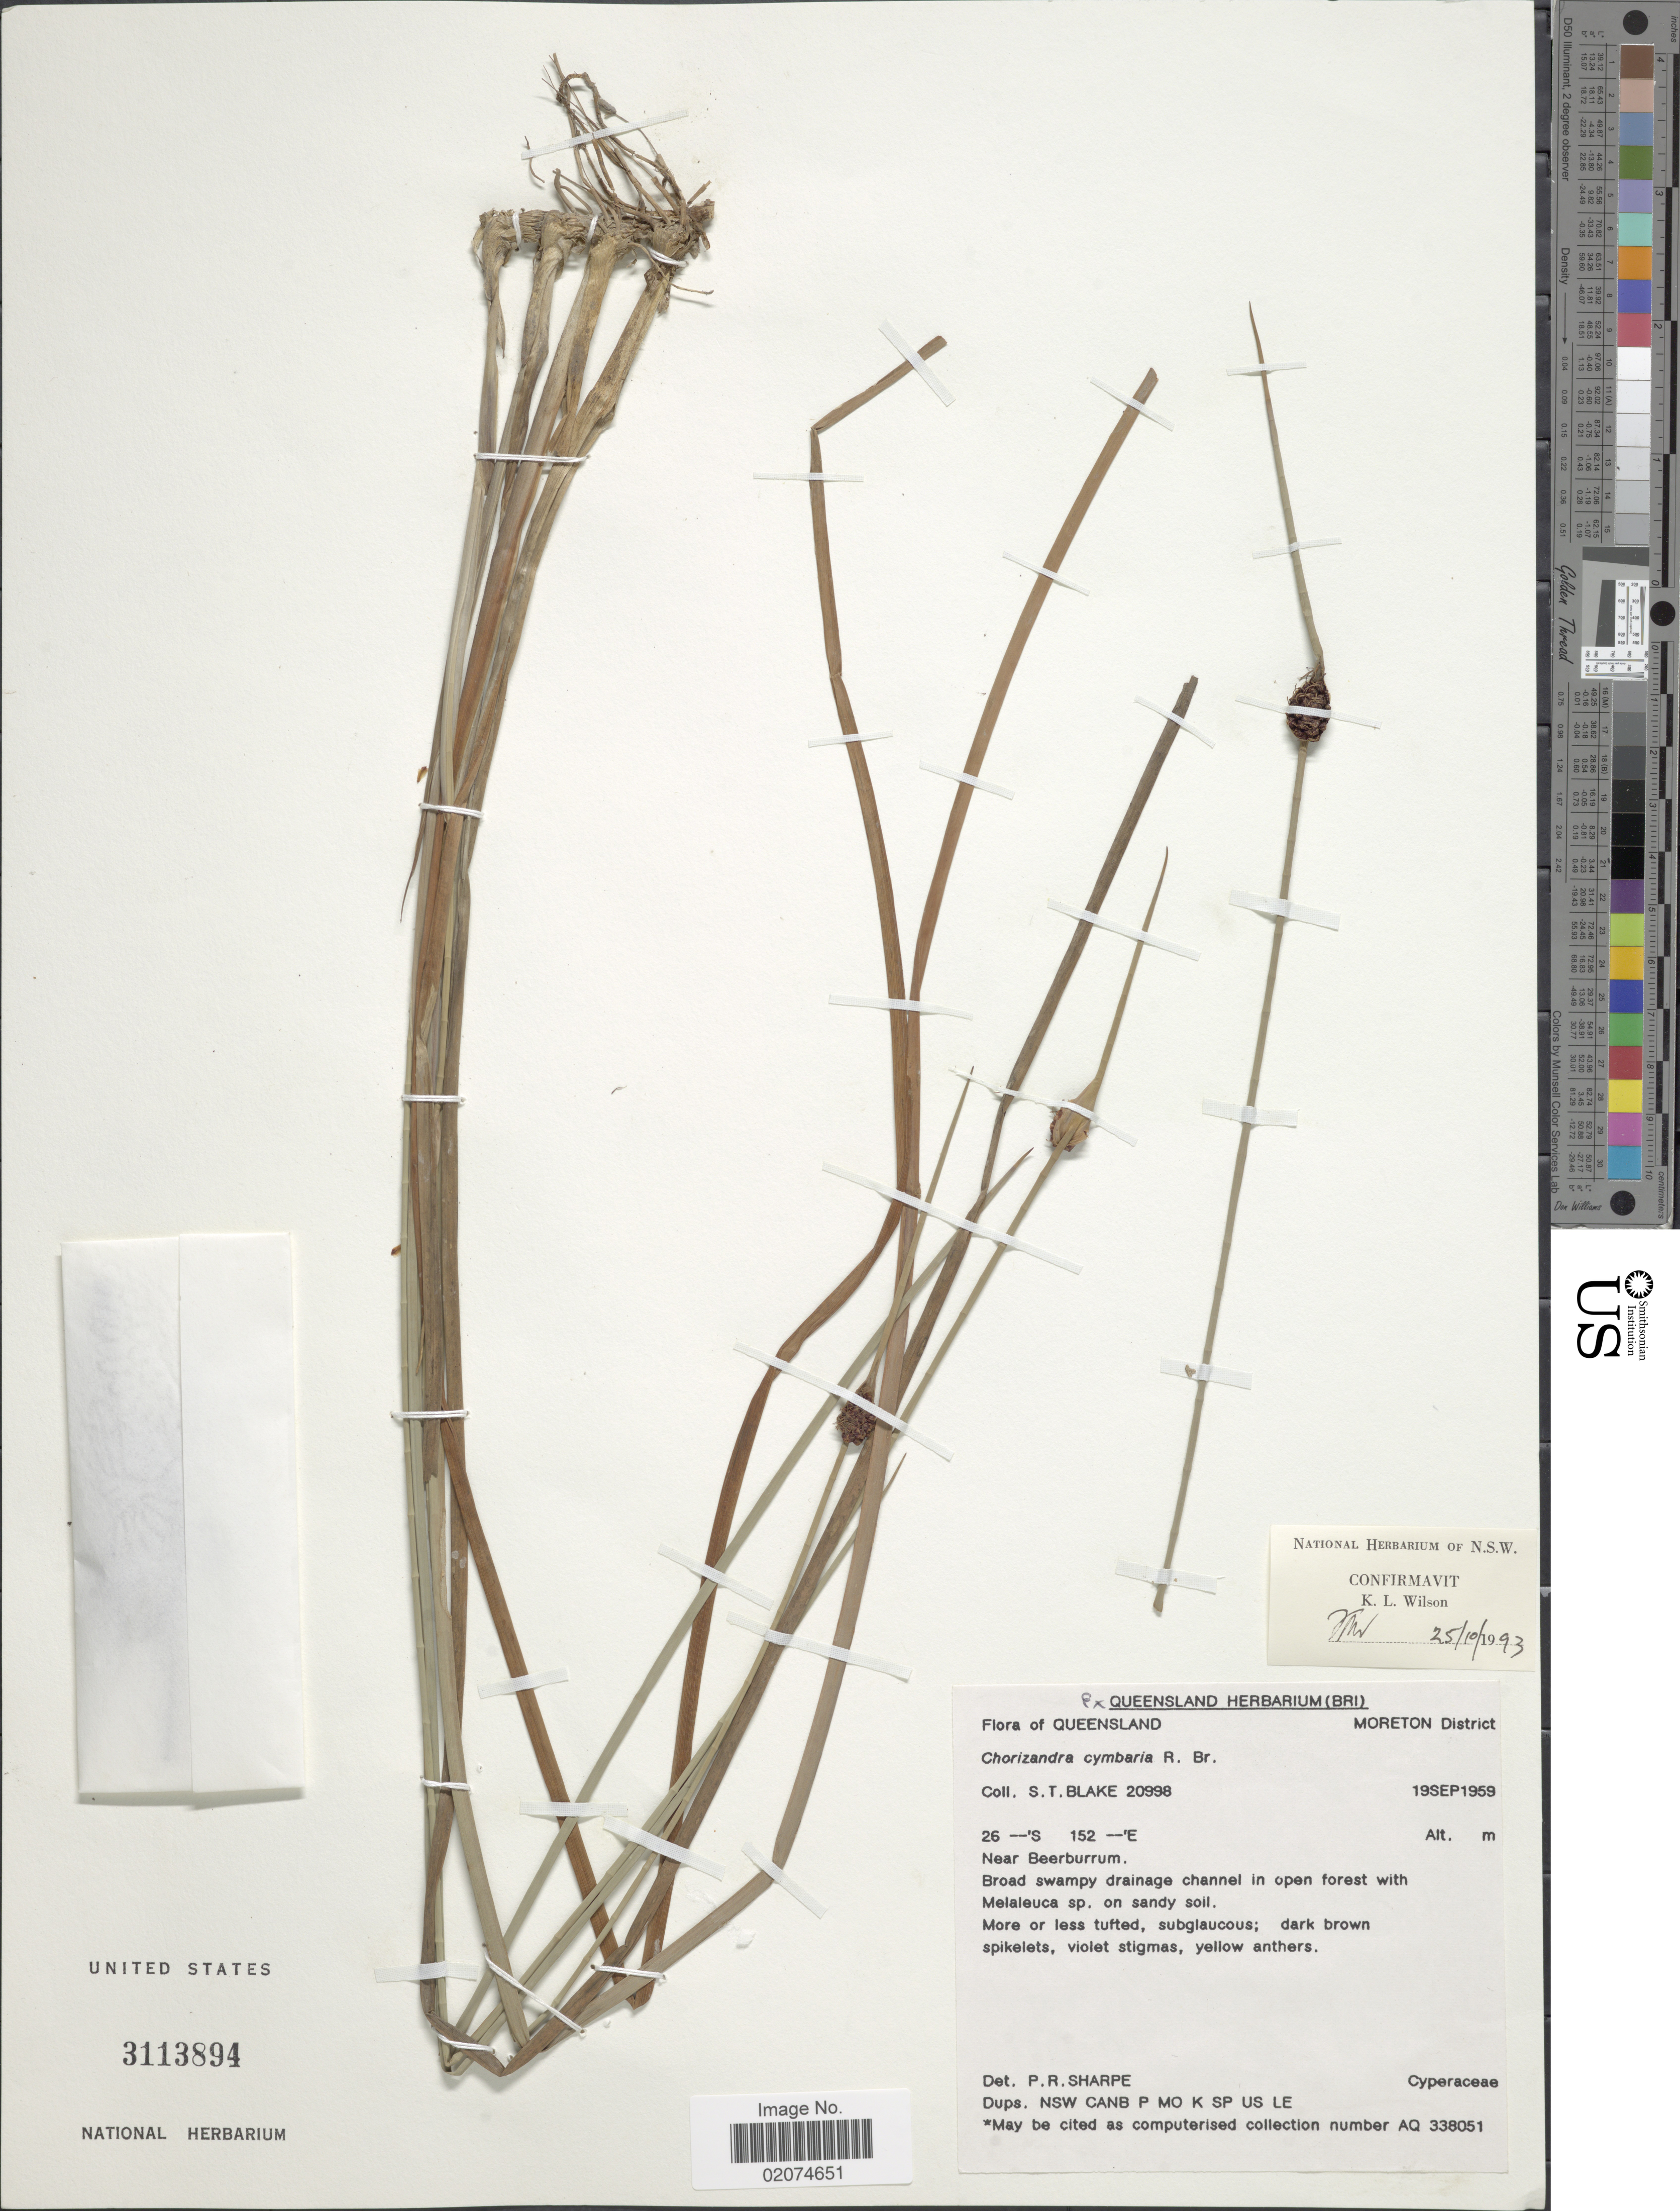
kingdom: Plantae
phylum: Tracheophyta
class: Liliopsida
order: Poales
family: Cyperaceae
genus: Chorizandra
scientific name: Chorizandra cymbaria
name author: R. Br.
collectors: S. T. Blake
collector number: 20998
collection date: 1959-09-19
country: Australia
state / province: Queensland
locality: Queensland. Near Beerburrum. Broad swampy drainage channel in open forest.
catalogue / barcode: US 3113894